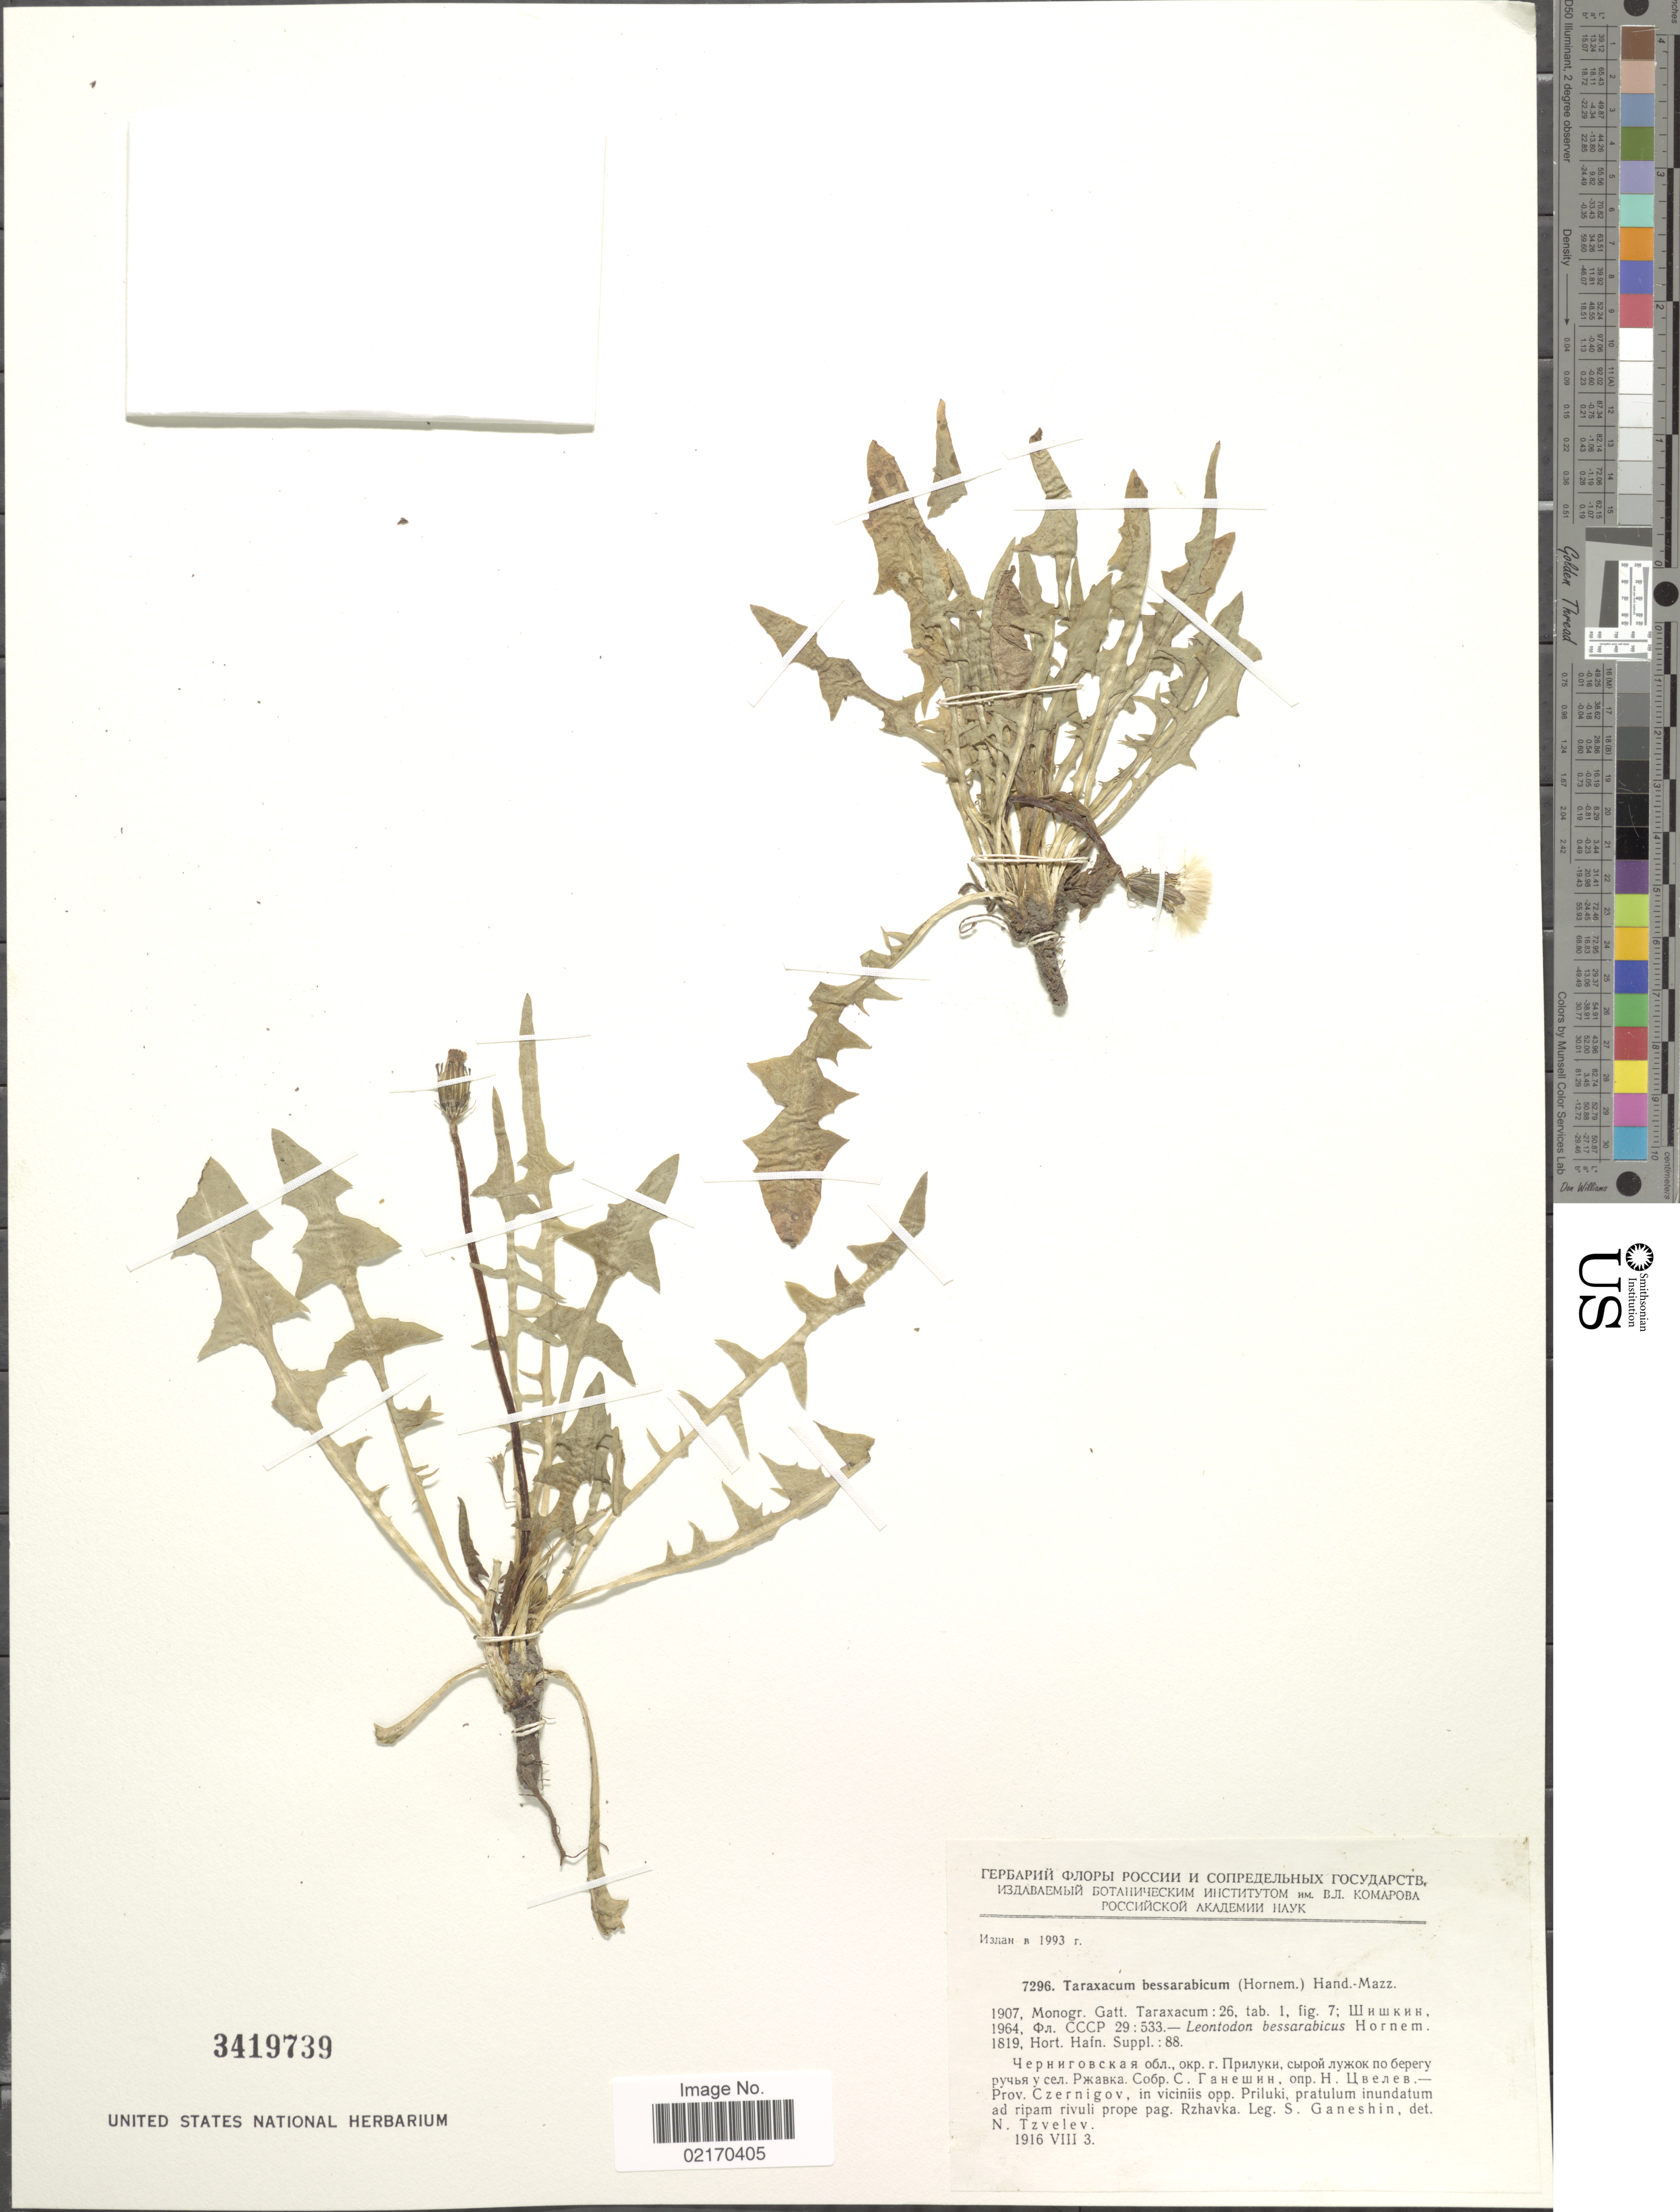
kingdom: Plantae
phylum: Tracheophyta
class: Magnoliopsida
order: Asterales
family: Asteraceae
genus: Taraxacum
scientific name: Taraxacum bessarabicum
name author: (Hornem.) Hand.-Mazz.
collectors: S. Ganeshin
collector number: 7296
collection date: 1916-08-03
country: Ukraine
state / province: Chernihiv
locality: Prov. Czernigov, in viciniis opp. Priluki, pratulum inundatum ad ripam rivuli prope pag. Rzhavka.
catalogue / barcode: US 3419739